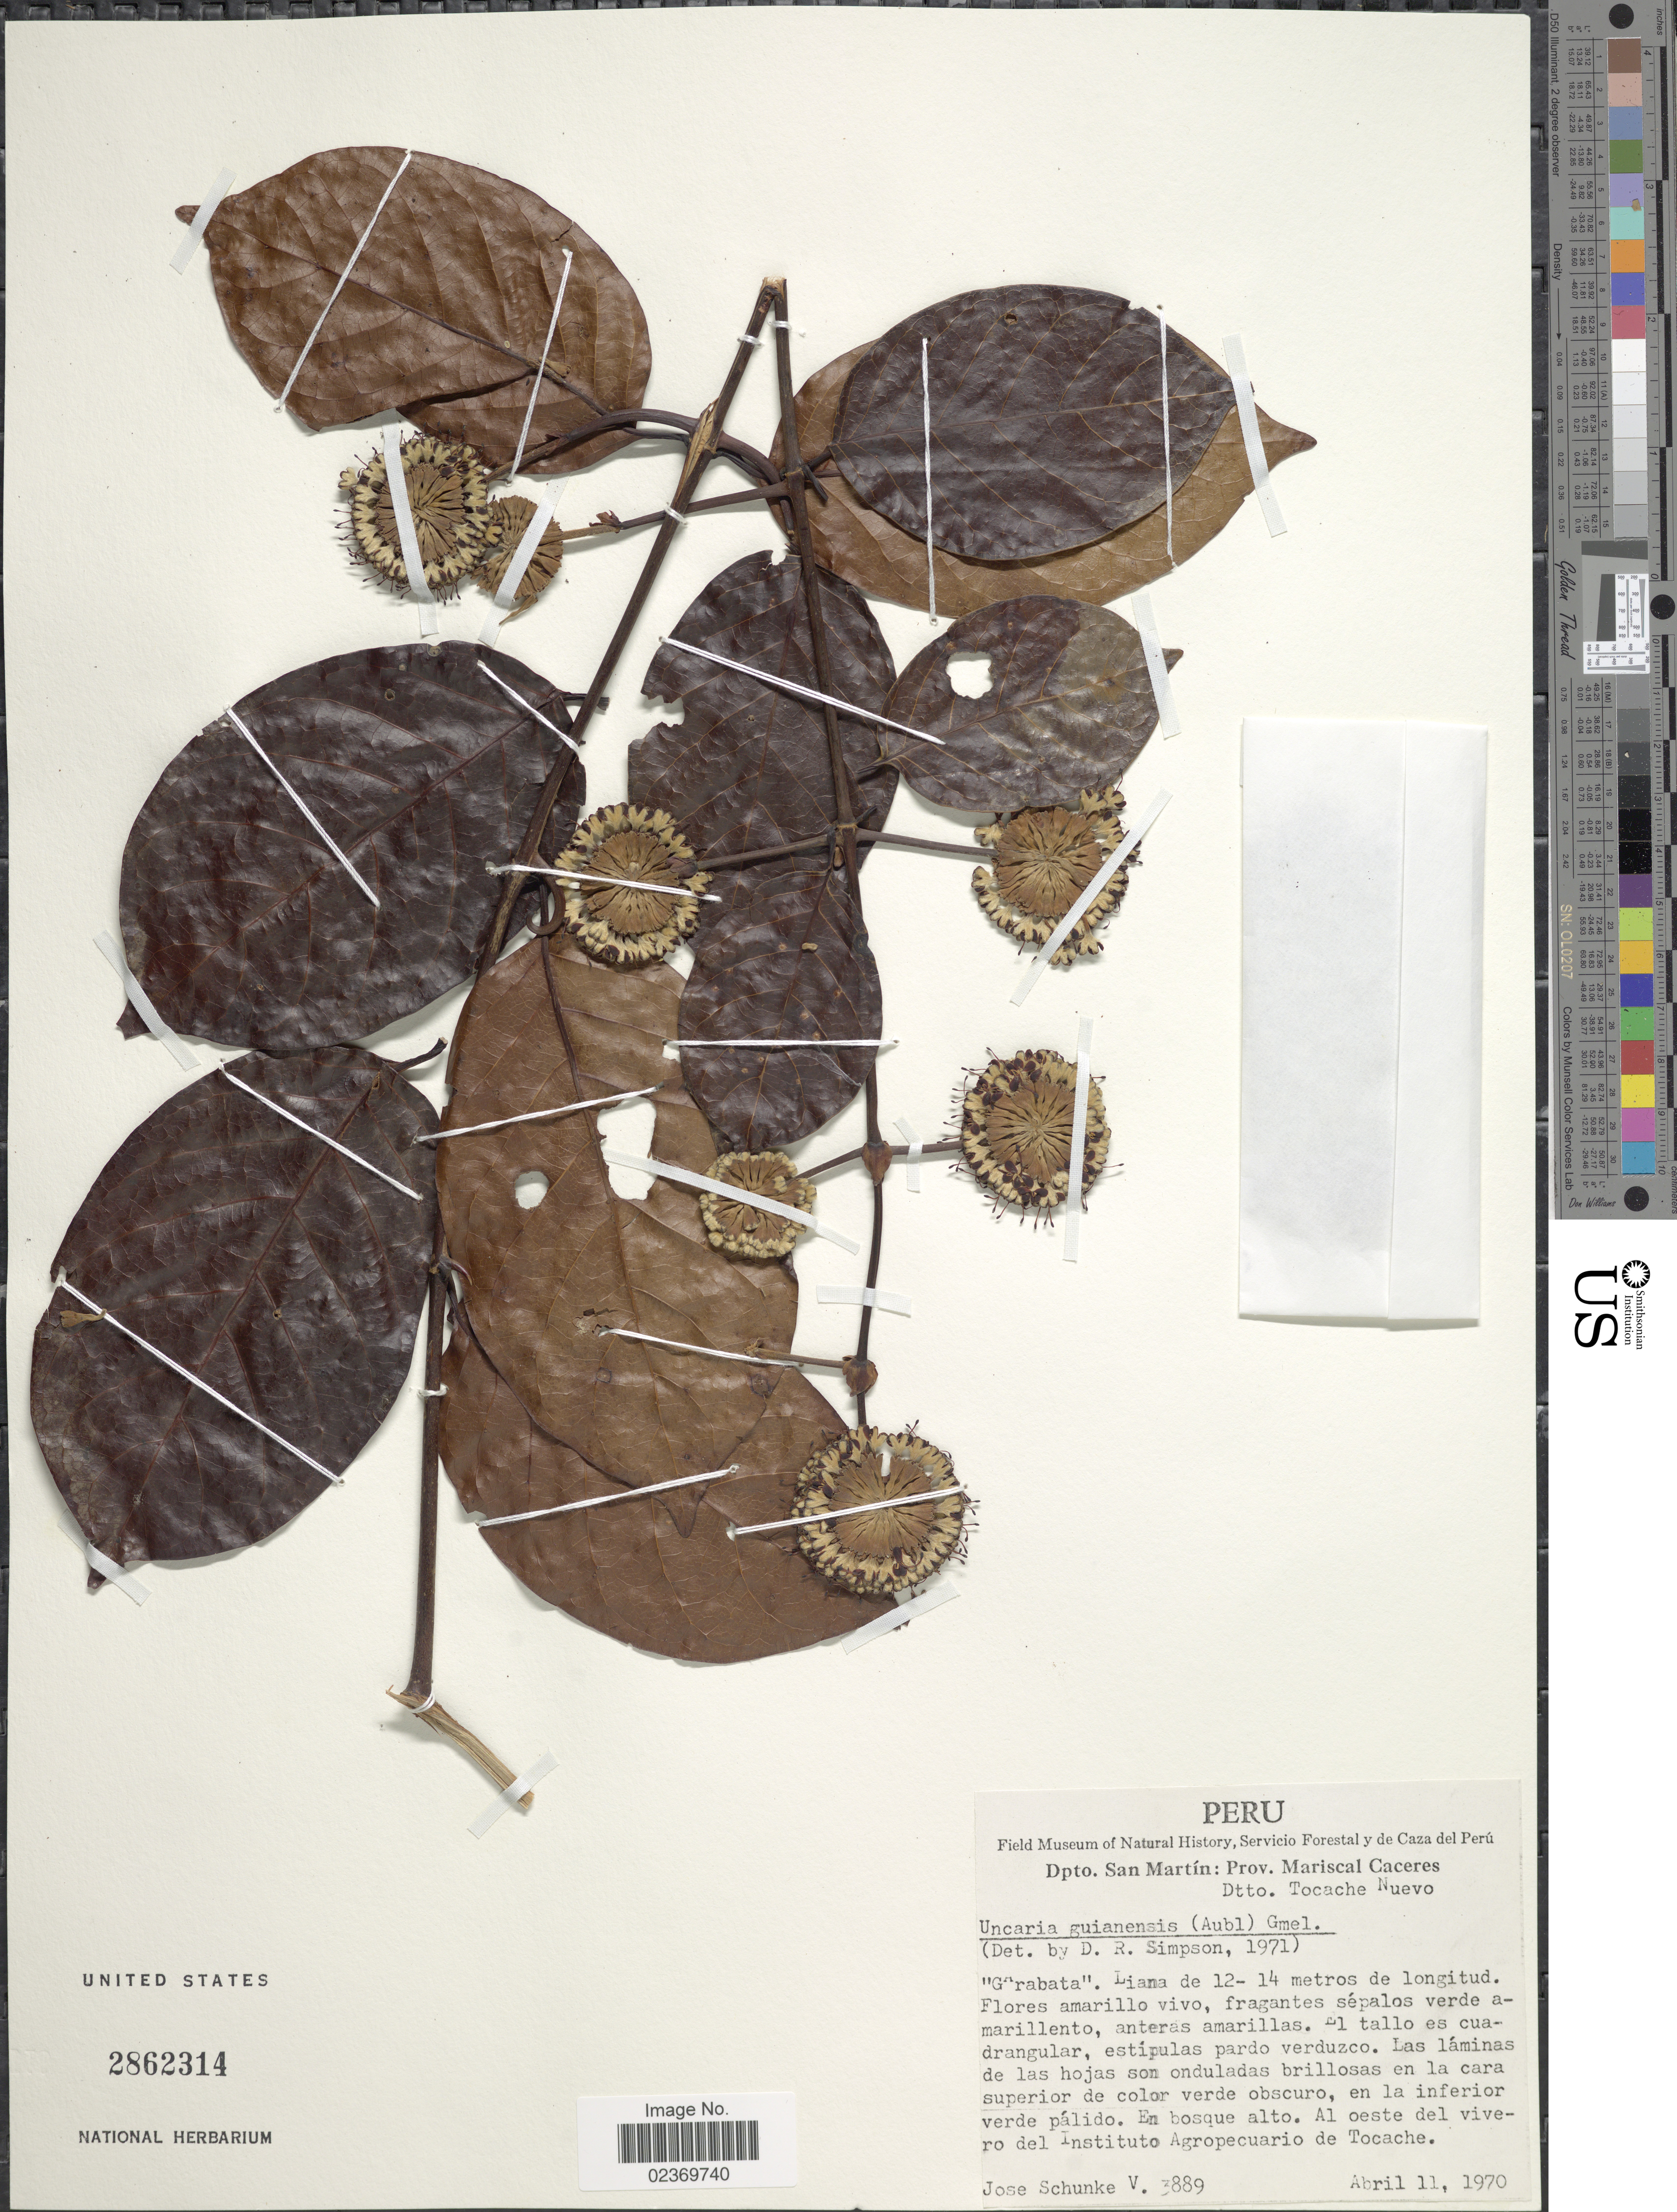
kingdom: Plantae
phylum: Tracheophyta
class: Magnoliopsida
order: Gentianales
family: Rubiaceae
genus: Uncaria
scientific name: Uncaria guianensis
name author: (Aubl.) J.F. Gmel.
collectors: J. Schunke Vigo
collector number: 3889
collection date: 1970-04-11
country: Peru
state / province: San Martín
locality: Prov. Mariscal Caceres, Dtto. Tocache Nuevo. En bosque alto. Al oeste del vivero del Instituto Agropecuario de Tocache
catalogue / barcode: US 2862314